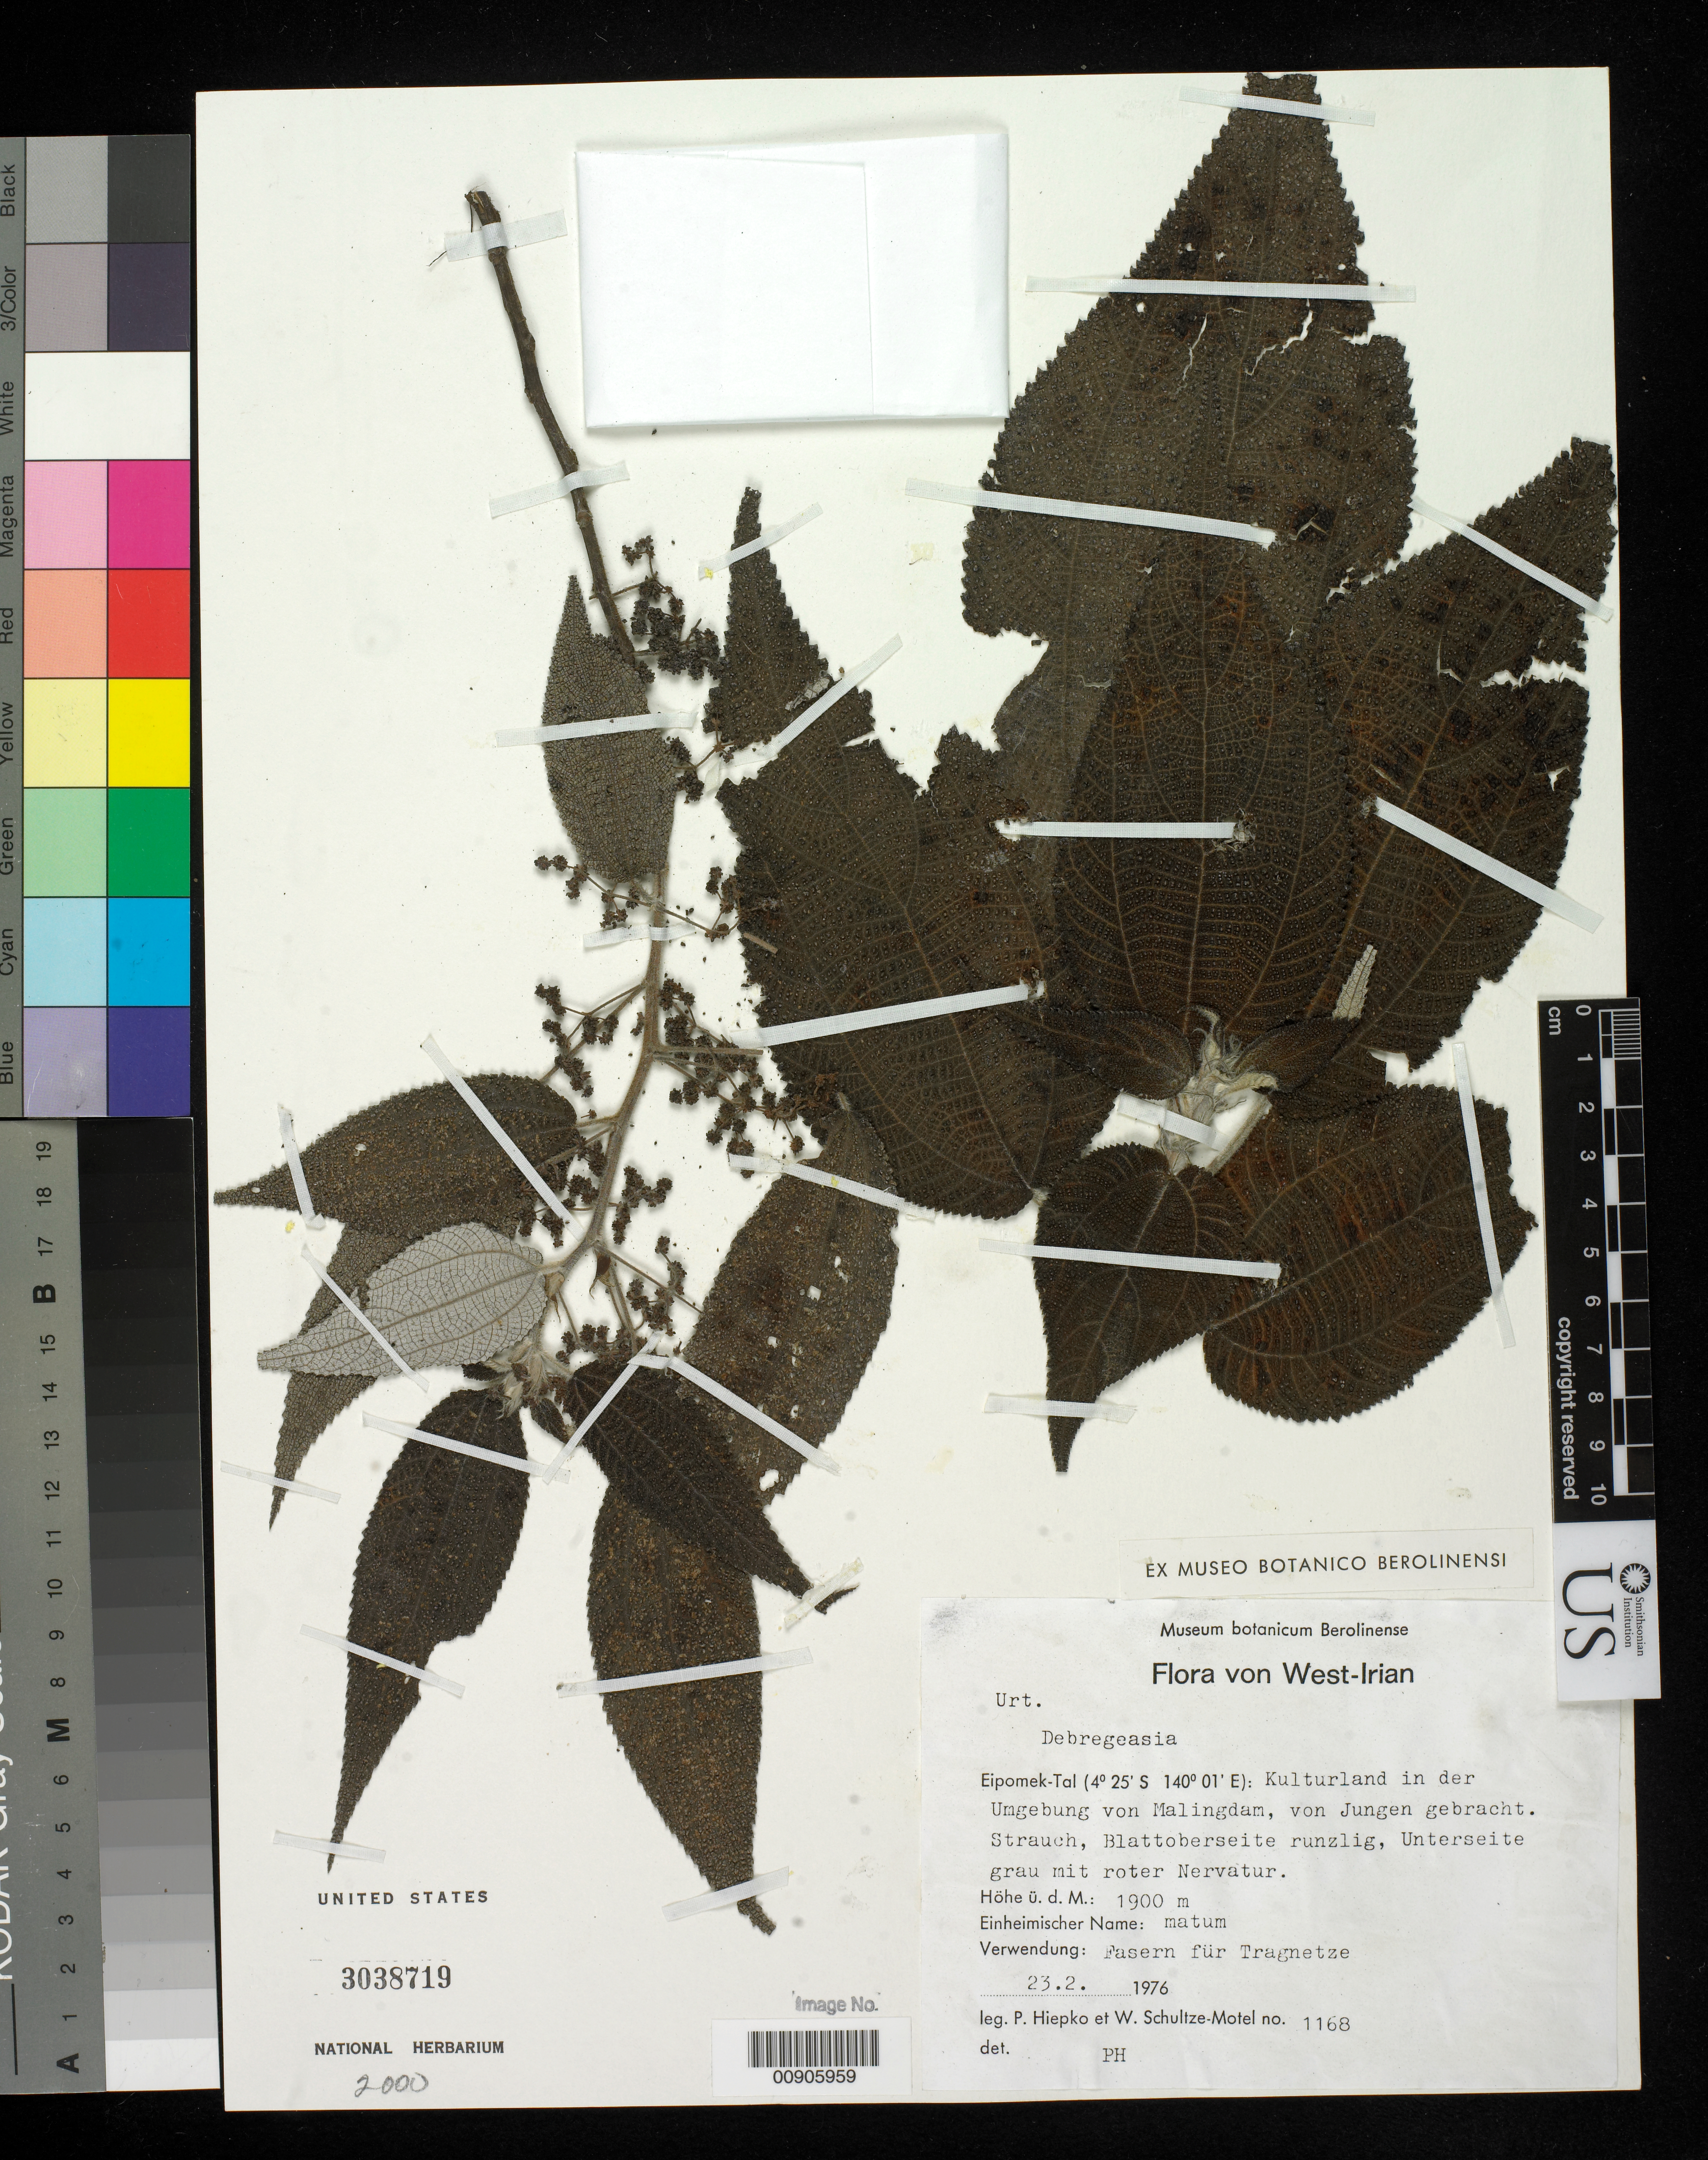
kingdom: Plantae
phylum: Tracheophyta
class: Magnoliopsida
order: Rosales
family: Urticaceae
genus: Debregeasia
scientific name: Debregeasia sp.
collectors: P. H. Hiepko & W. Schultze-Motel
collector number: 1168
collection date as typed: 23 Feb 1976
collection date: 1976-02-23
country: Indonesia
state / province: Papua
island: New Guinea I.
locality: West-Irian. Eipomek-Tal (Eipomek Valley). Kulturlan near Malingdam, brought by boys (translated from German, Kulturlan in der Umgebung von Malingdam, von Jungen gebracht.). Irian Jaya.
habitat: Kulturland in der Umgebung von Malingdam, von Jungen gebracht.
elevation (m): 1900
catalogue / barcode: US 3038719